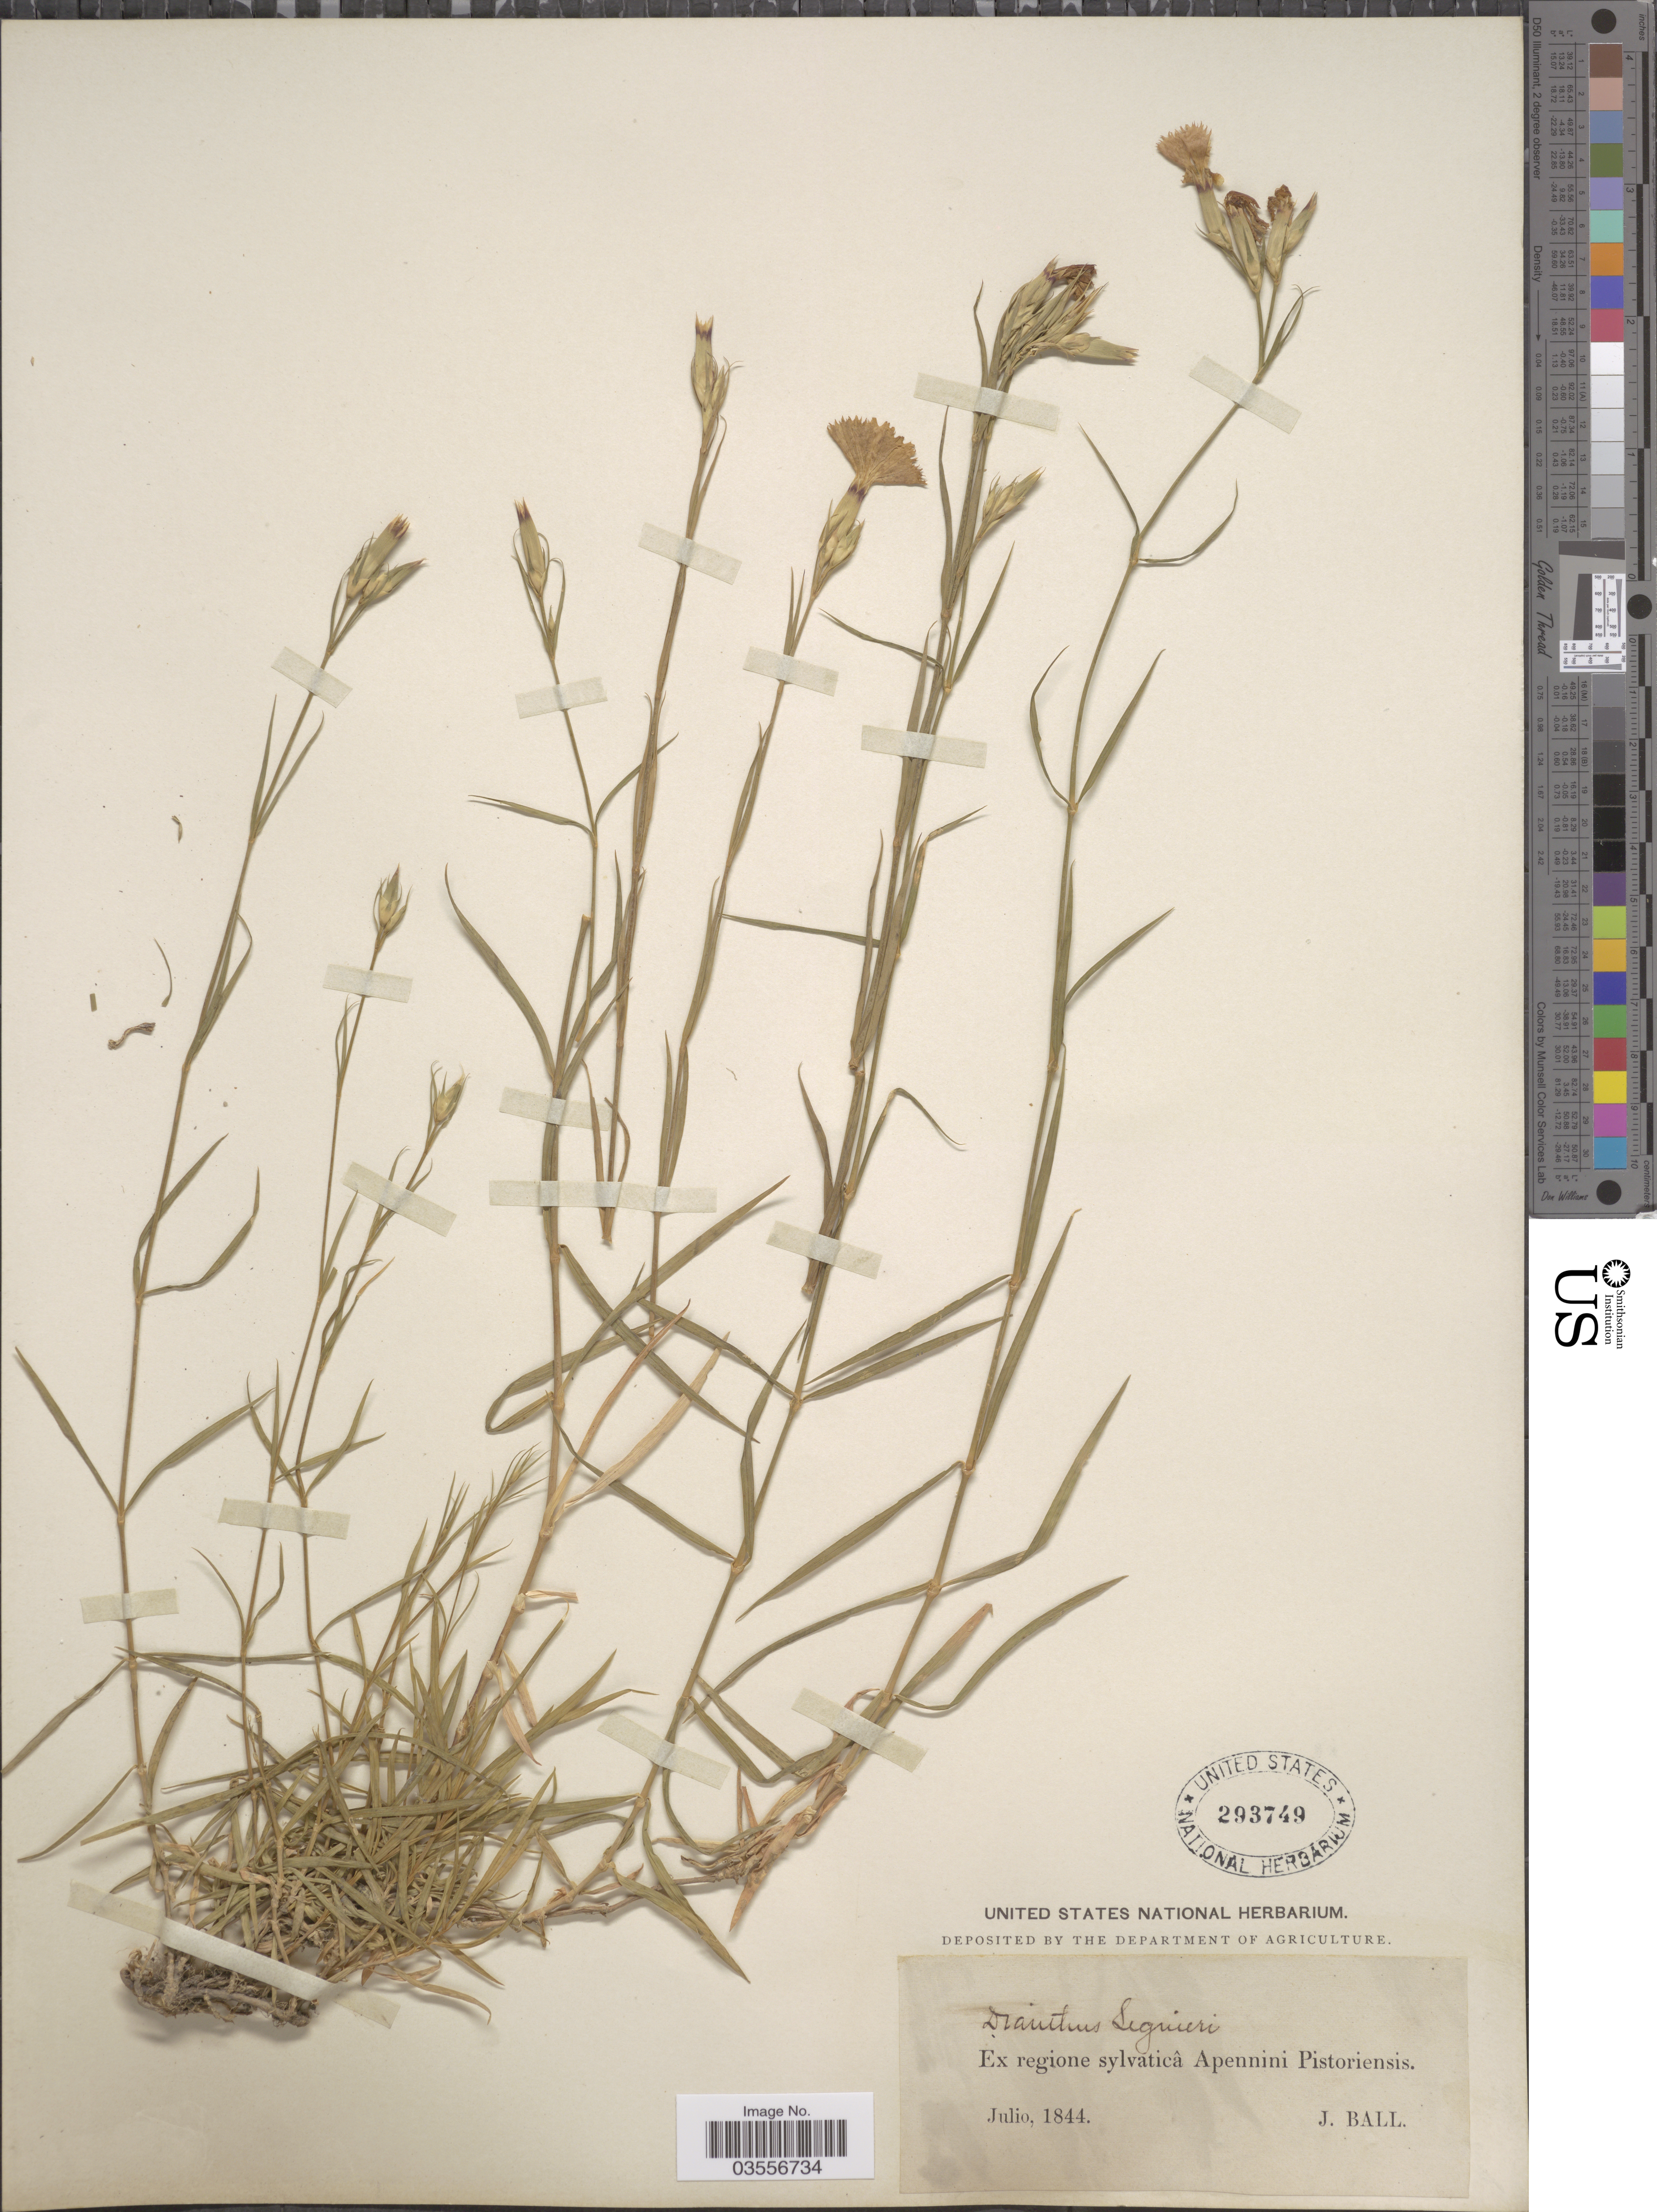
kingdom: Plantae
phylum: Tracheophyta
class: Magnoliopsida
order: Caryophyllales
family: Caryophyllaceae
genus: Dianthus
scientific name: Dianthus seguieri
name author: Vill.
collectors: J. Ball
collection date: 1844-07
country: Italy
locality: Ex regione sylvaticâ Apennini Pistoriensis.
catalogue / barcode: US 293749